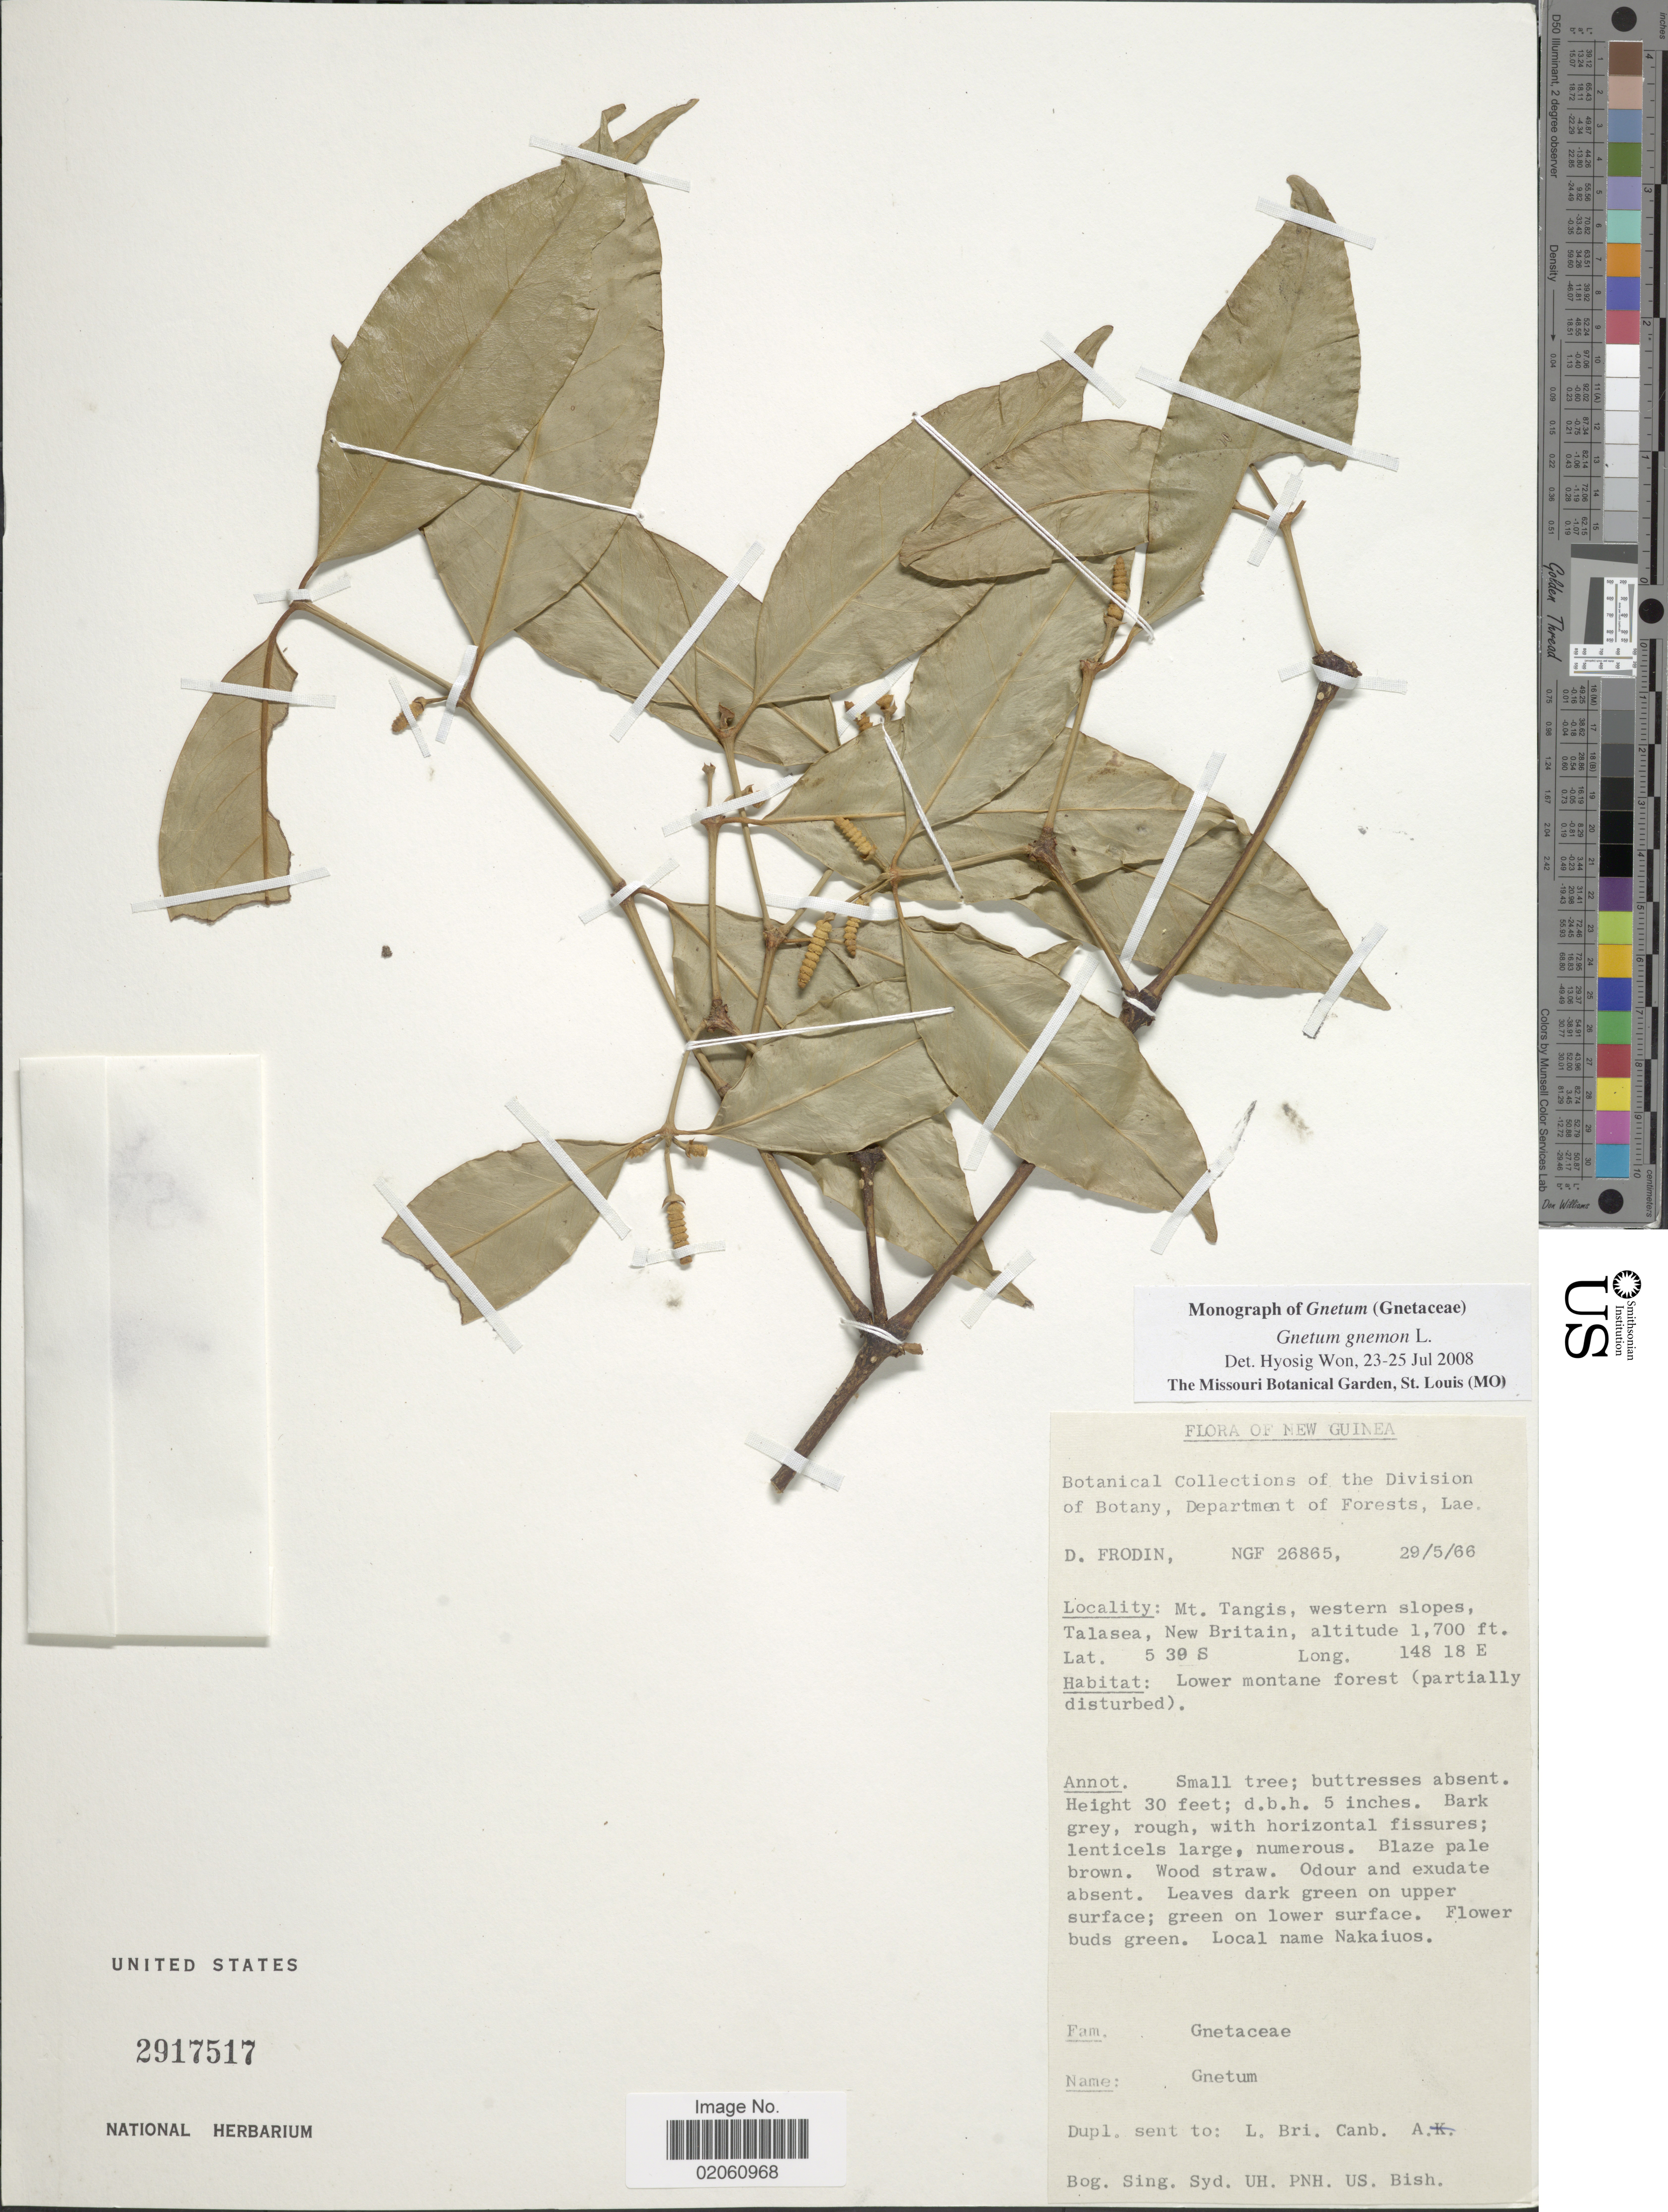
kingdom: Plantae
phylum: Tracheophyta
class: Gnetopsida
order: Gnetales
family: Gnetaceae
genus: Gnetum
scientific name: Gnetum gnemon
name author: L.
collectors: D. G. Frodin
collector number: NGF 26865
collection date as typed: Transcribed d/m/y: 29/5/66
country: Papua New Guinea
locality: New Guinea, Mt Tangis, western slopes, Talasea, New Britain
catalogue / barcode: US 2917517